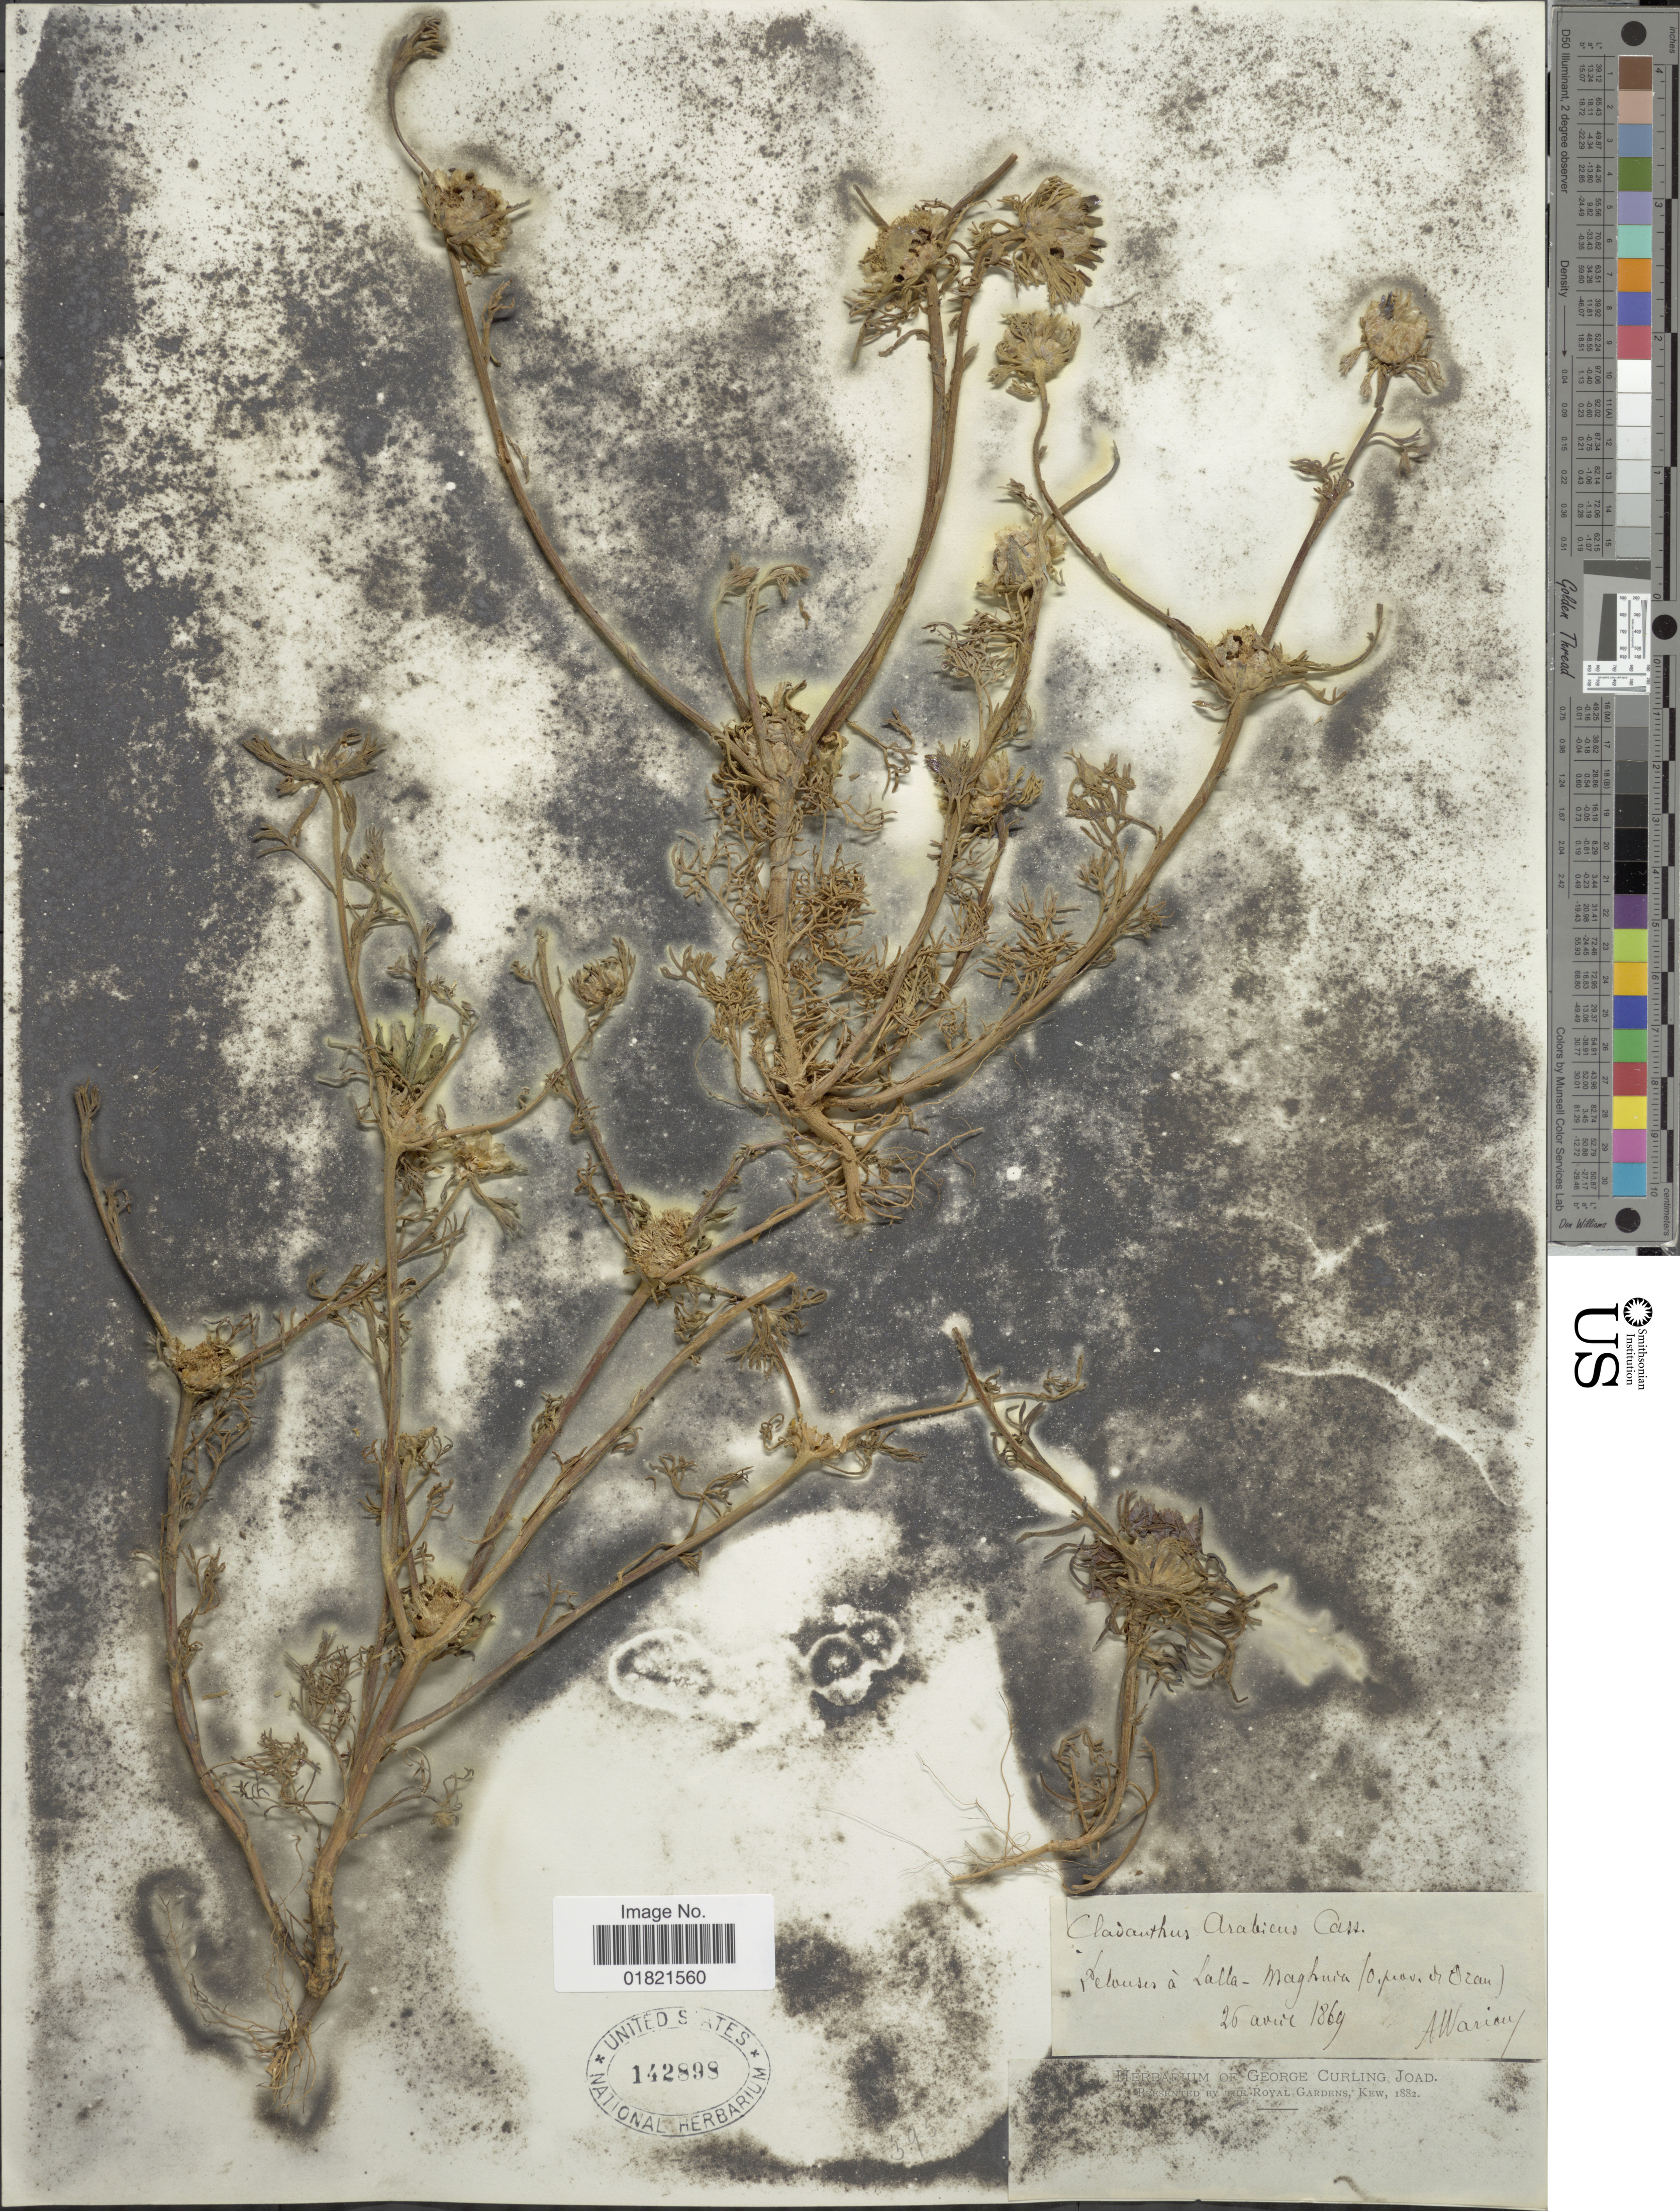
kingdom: Plantae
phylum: Tracheophyta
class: Magnoliopsida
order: Asterales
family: Asteraceae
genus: Cladanthus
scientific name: Cladanthus arabicus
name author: (L.) Cass.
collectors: A. Warion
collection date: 1869-04-26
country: Algeria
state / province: Oran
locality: Pelouses a Lalla - Maghuia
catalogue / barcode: US 142898